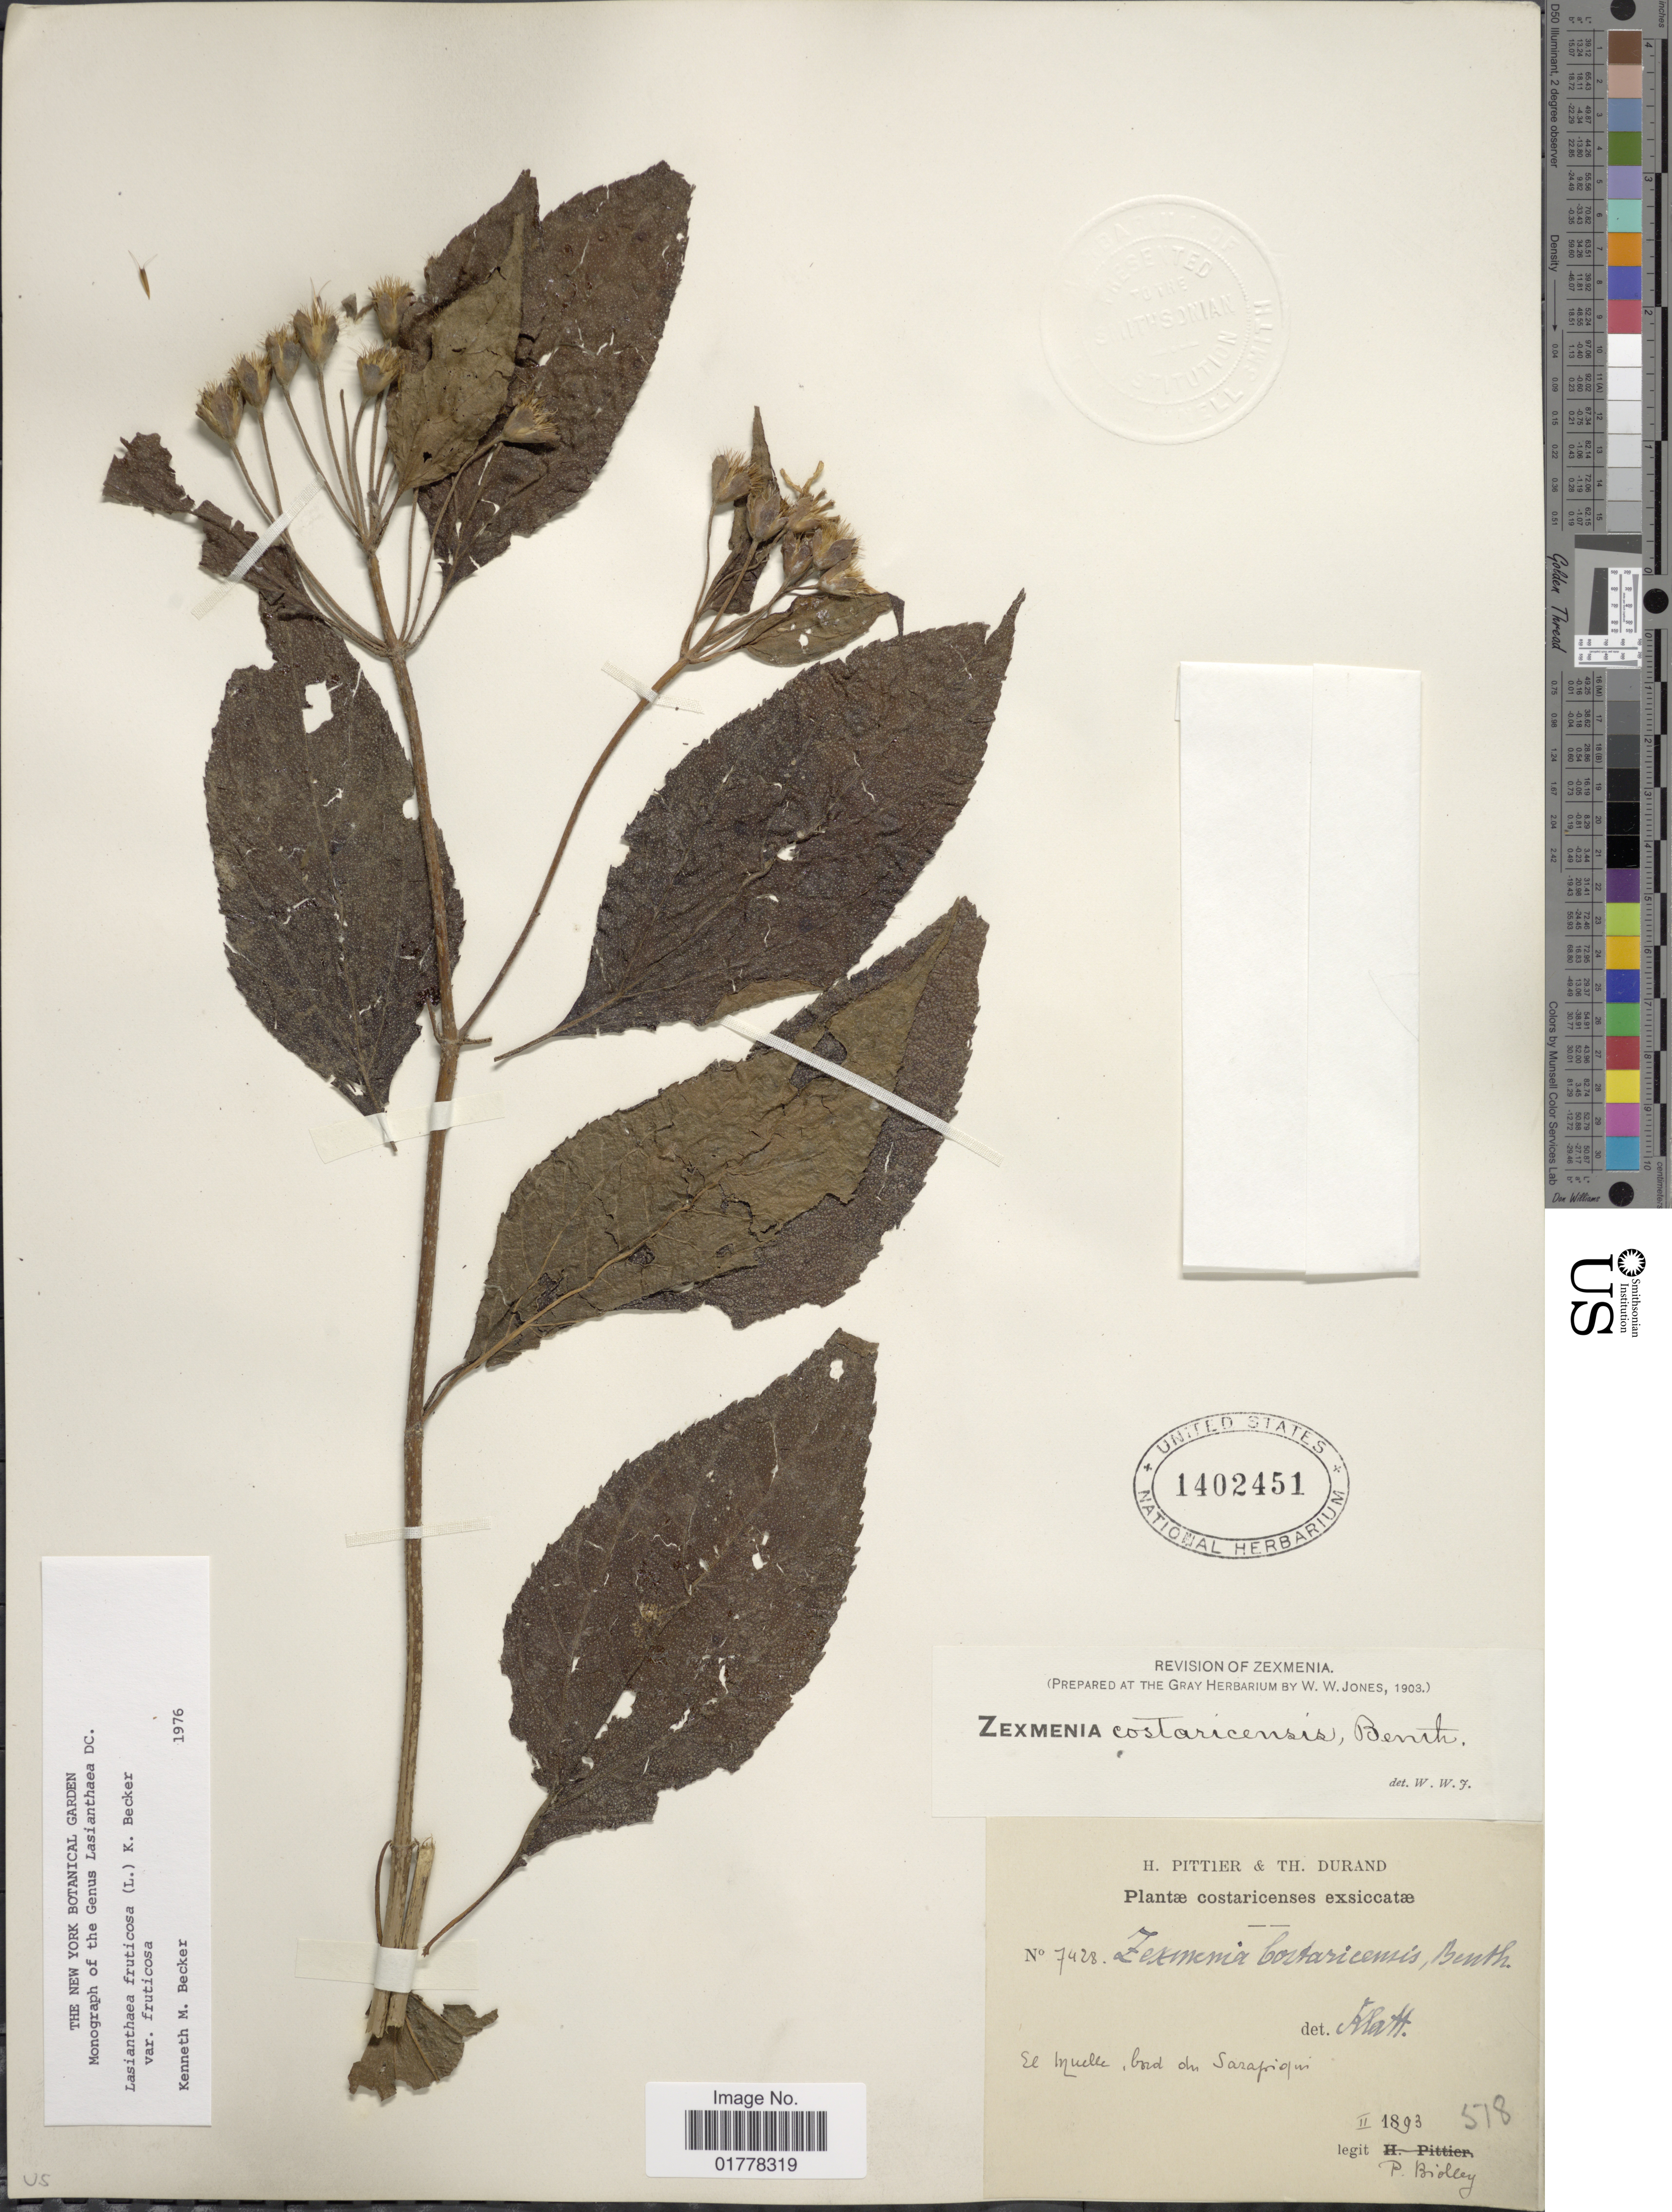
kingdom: Plantae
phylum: Tracheophyta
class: Magnoliopsida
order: Asterales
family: Asteraceae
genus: Lasianthaea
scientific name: Lasianthaea fruticosa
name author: (L.) K.M. Becker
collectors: P. Biolley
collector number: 7428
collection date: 1893-02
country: Costa Rica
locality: El Muelle, bord du Sarapique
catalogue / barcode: US 1402451